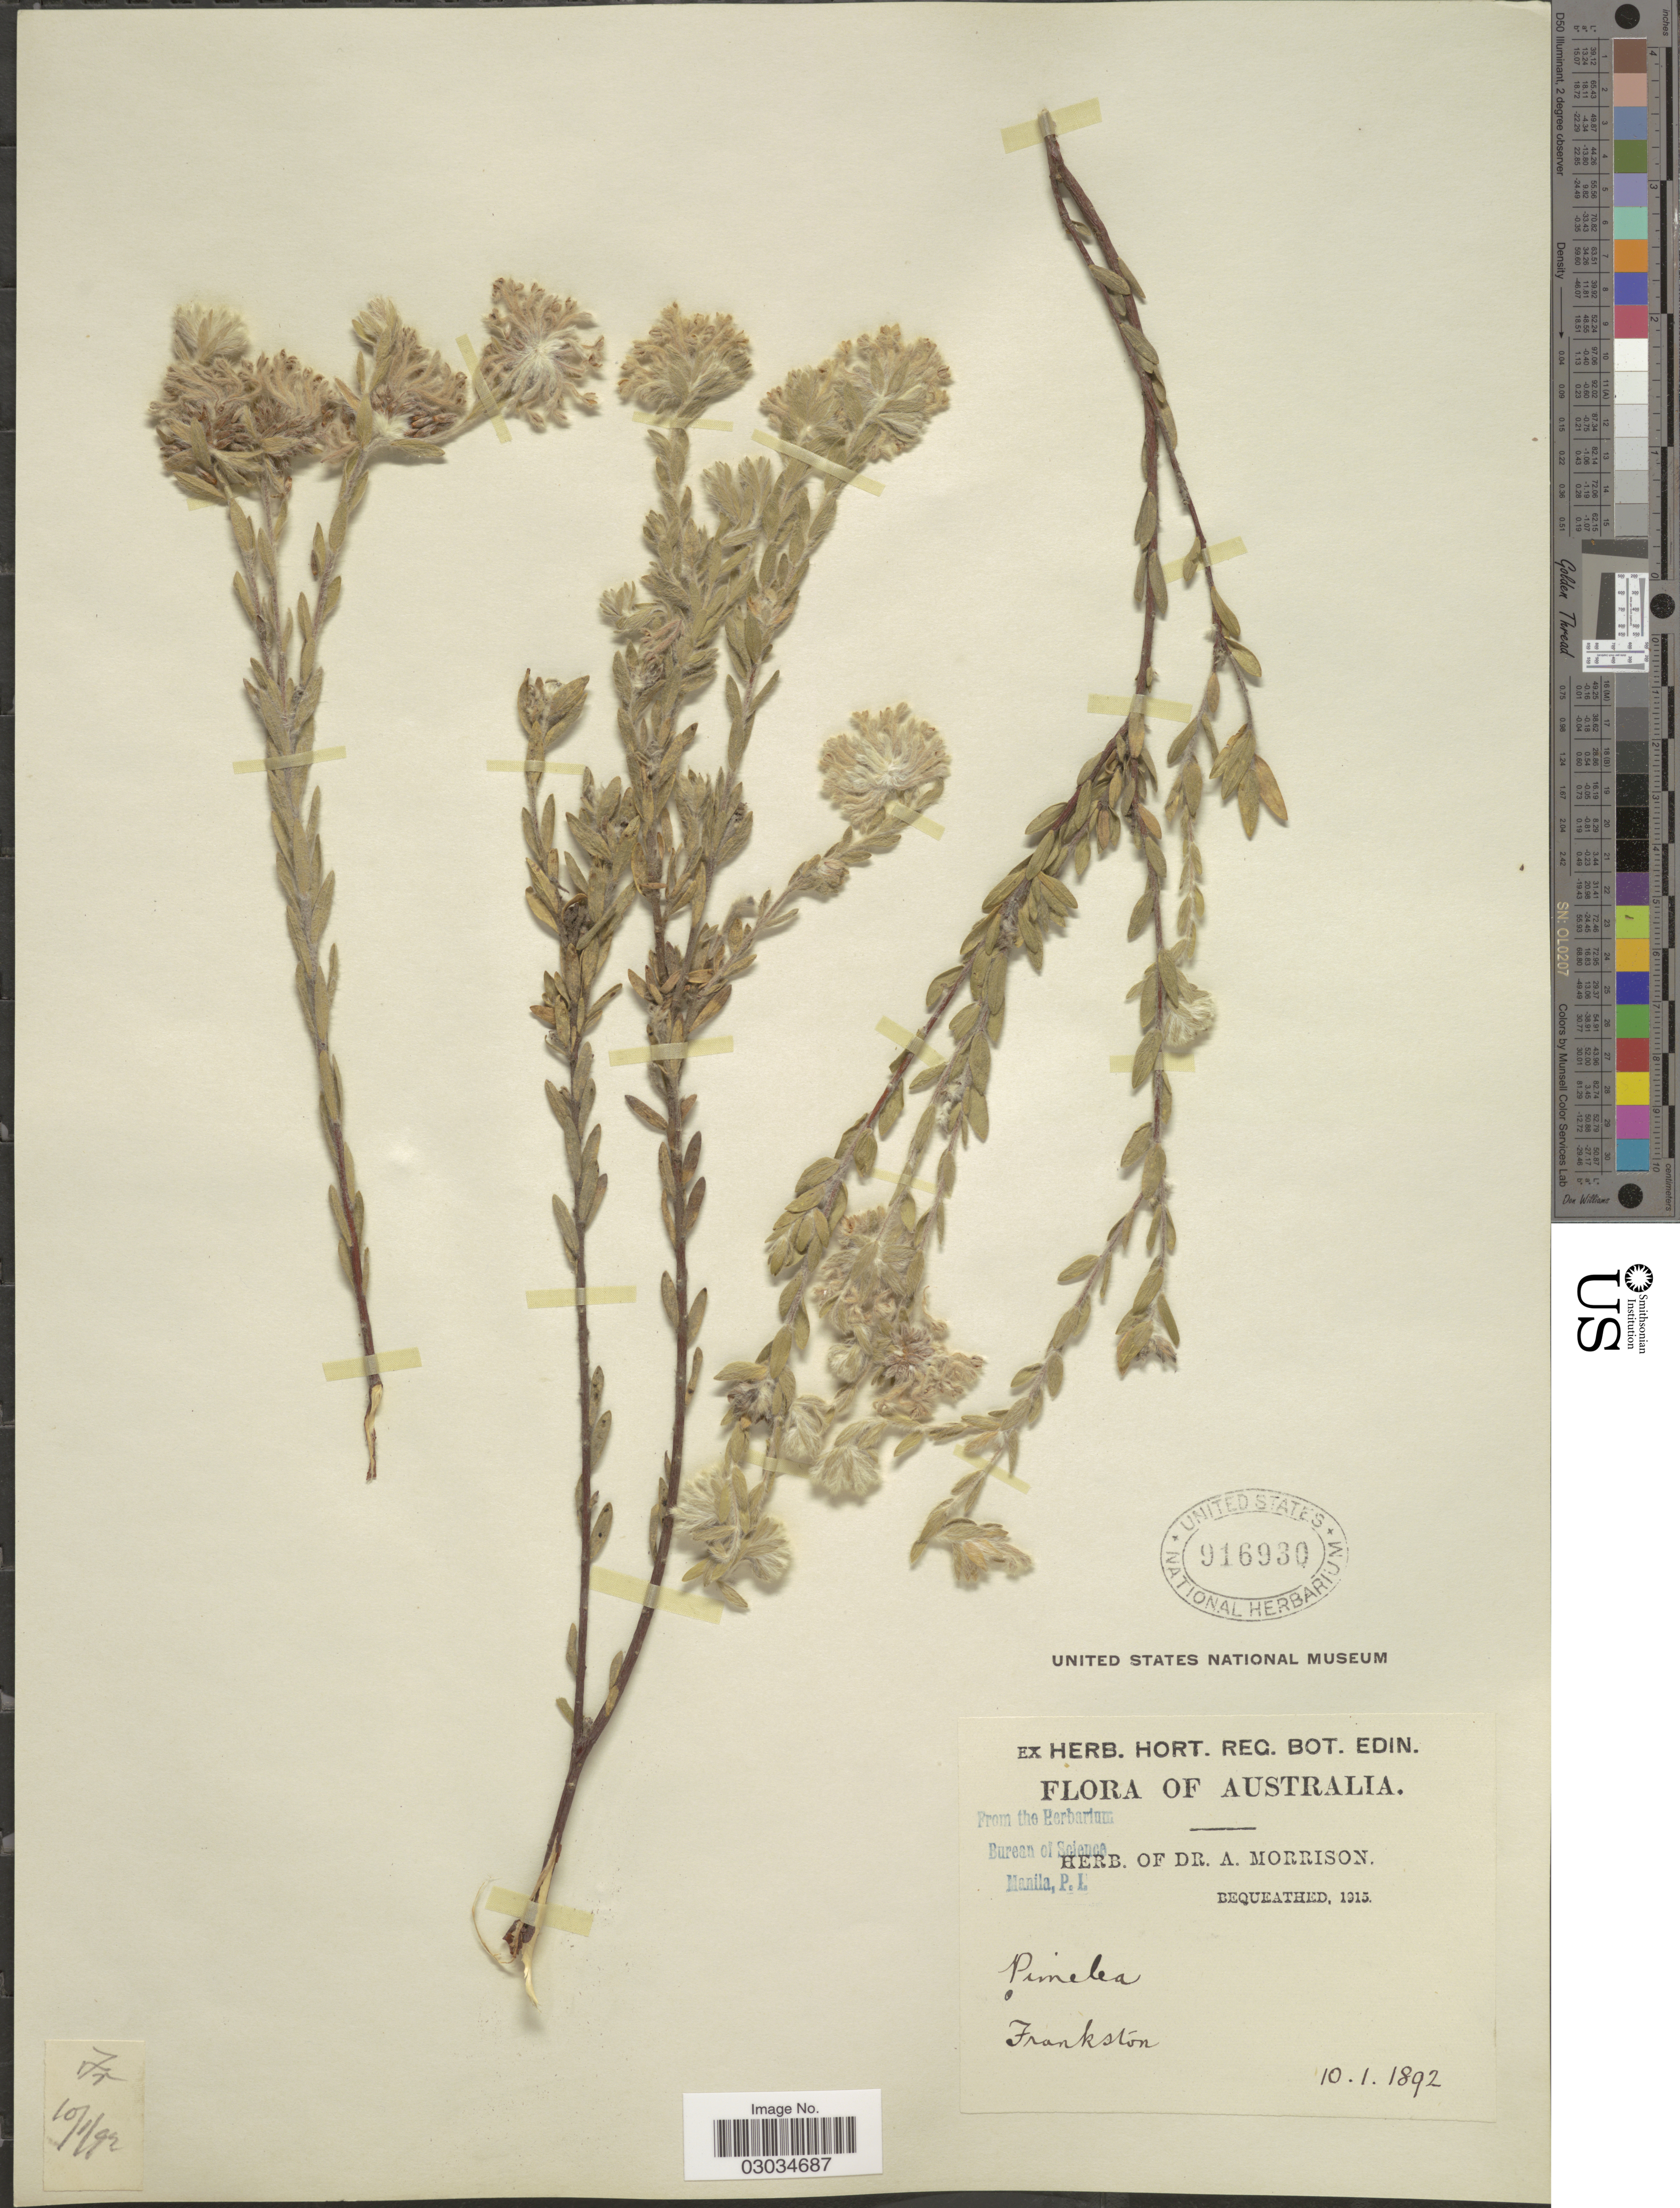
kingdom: Plantae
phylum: Tracheophyta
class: Magnoliopsida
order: Malvales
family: Thymelaeaceae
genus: Pimelea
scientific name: Pimelea sp.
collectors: ex herb. Dr. A. Morrison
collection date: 1892-01-10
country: Australia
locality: Frankston.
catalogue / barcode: US 916930